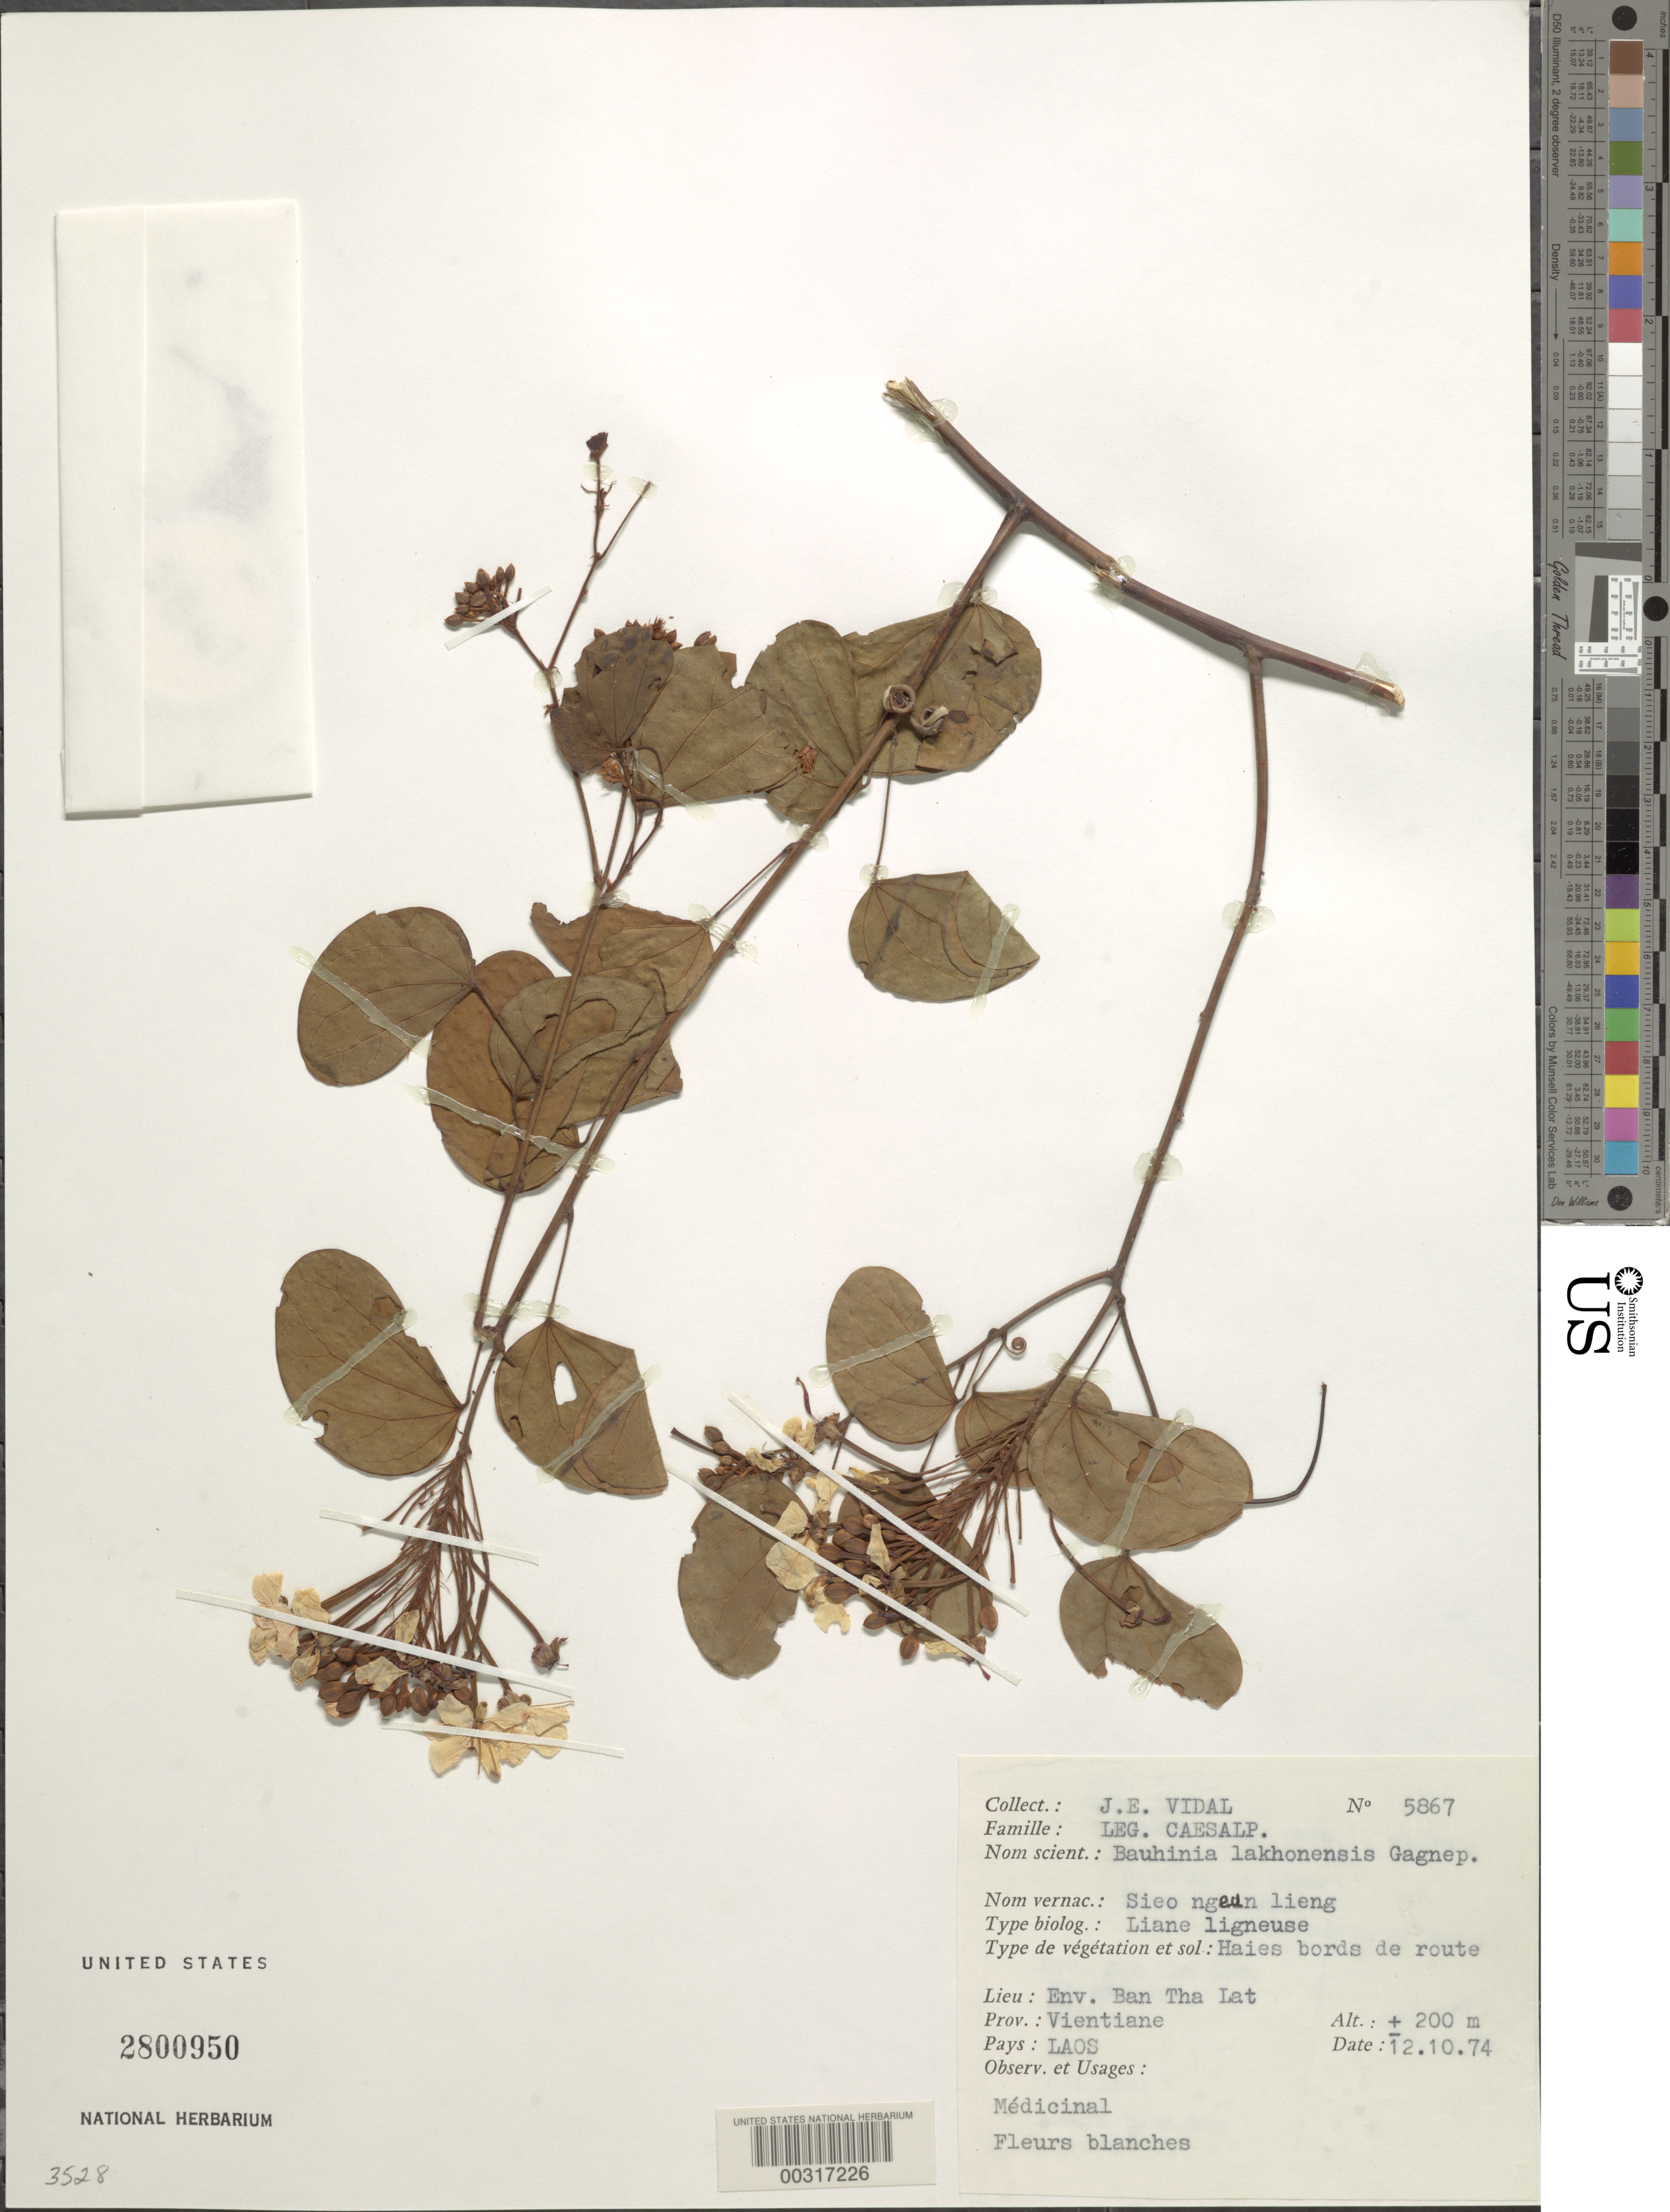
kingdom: Plantae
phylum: Tracheophyta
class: Magnoliopsida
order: Fabales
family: Fabaceae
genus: Cheniella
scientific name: Cheniella lakhonensis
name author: (Gagnep.) R. Clark & Mackinder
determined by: U.S. National Herbarium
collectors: J. E. Vidal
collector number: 5867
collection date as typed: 12 Oct 1974 or 10 Dec 1974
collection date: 1974-10-12 or 1974-12-10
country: Laos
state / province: Viangchan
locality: Ban tha lat and vicinity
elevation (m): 200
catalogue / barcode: US 2800950